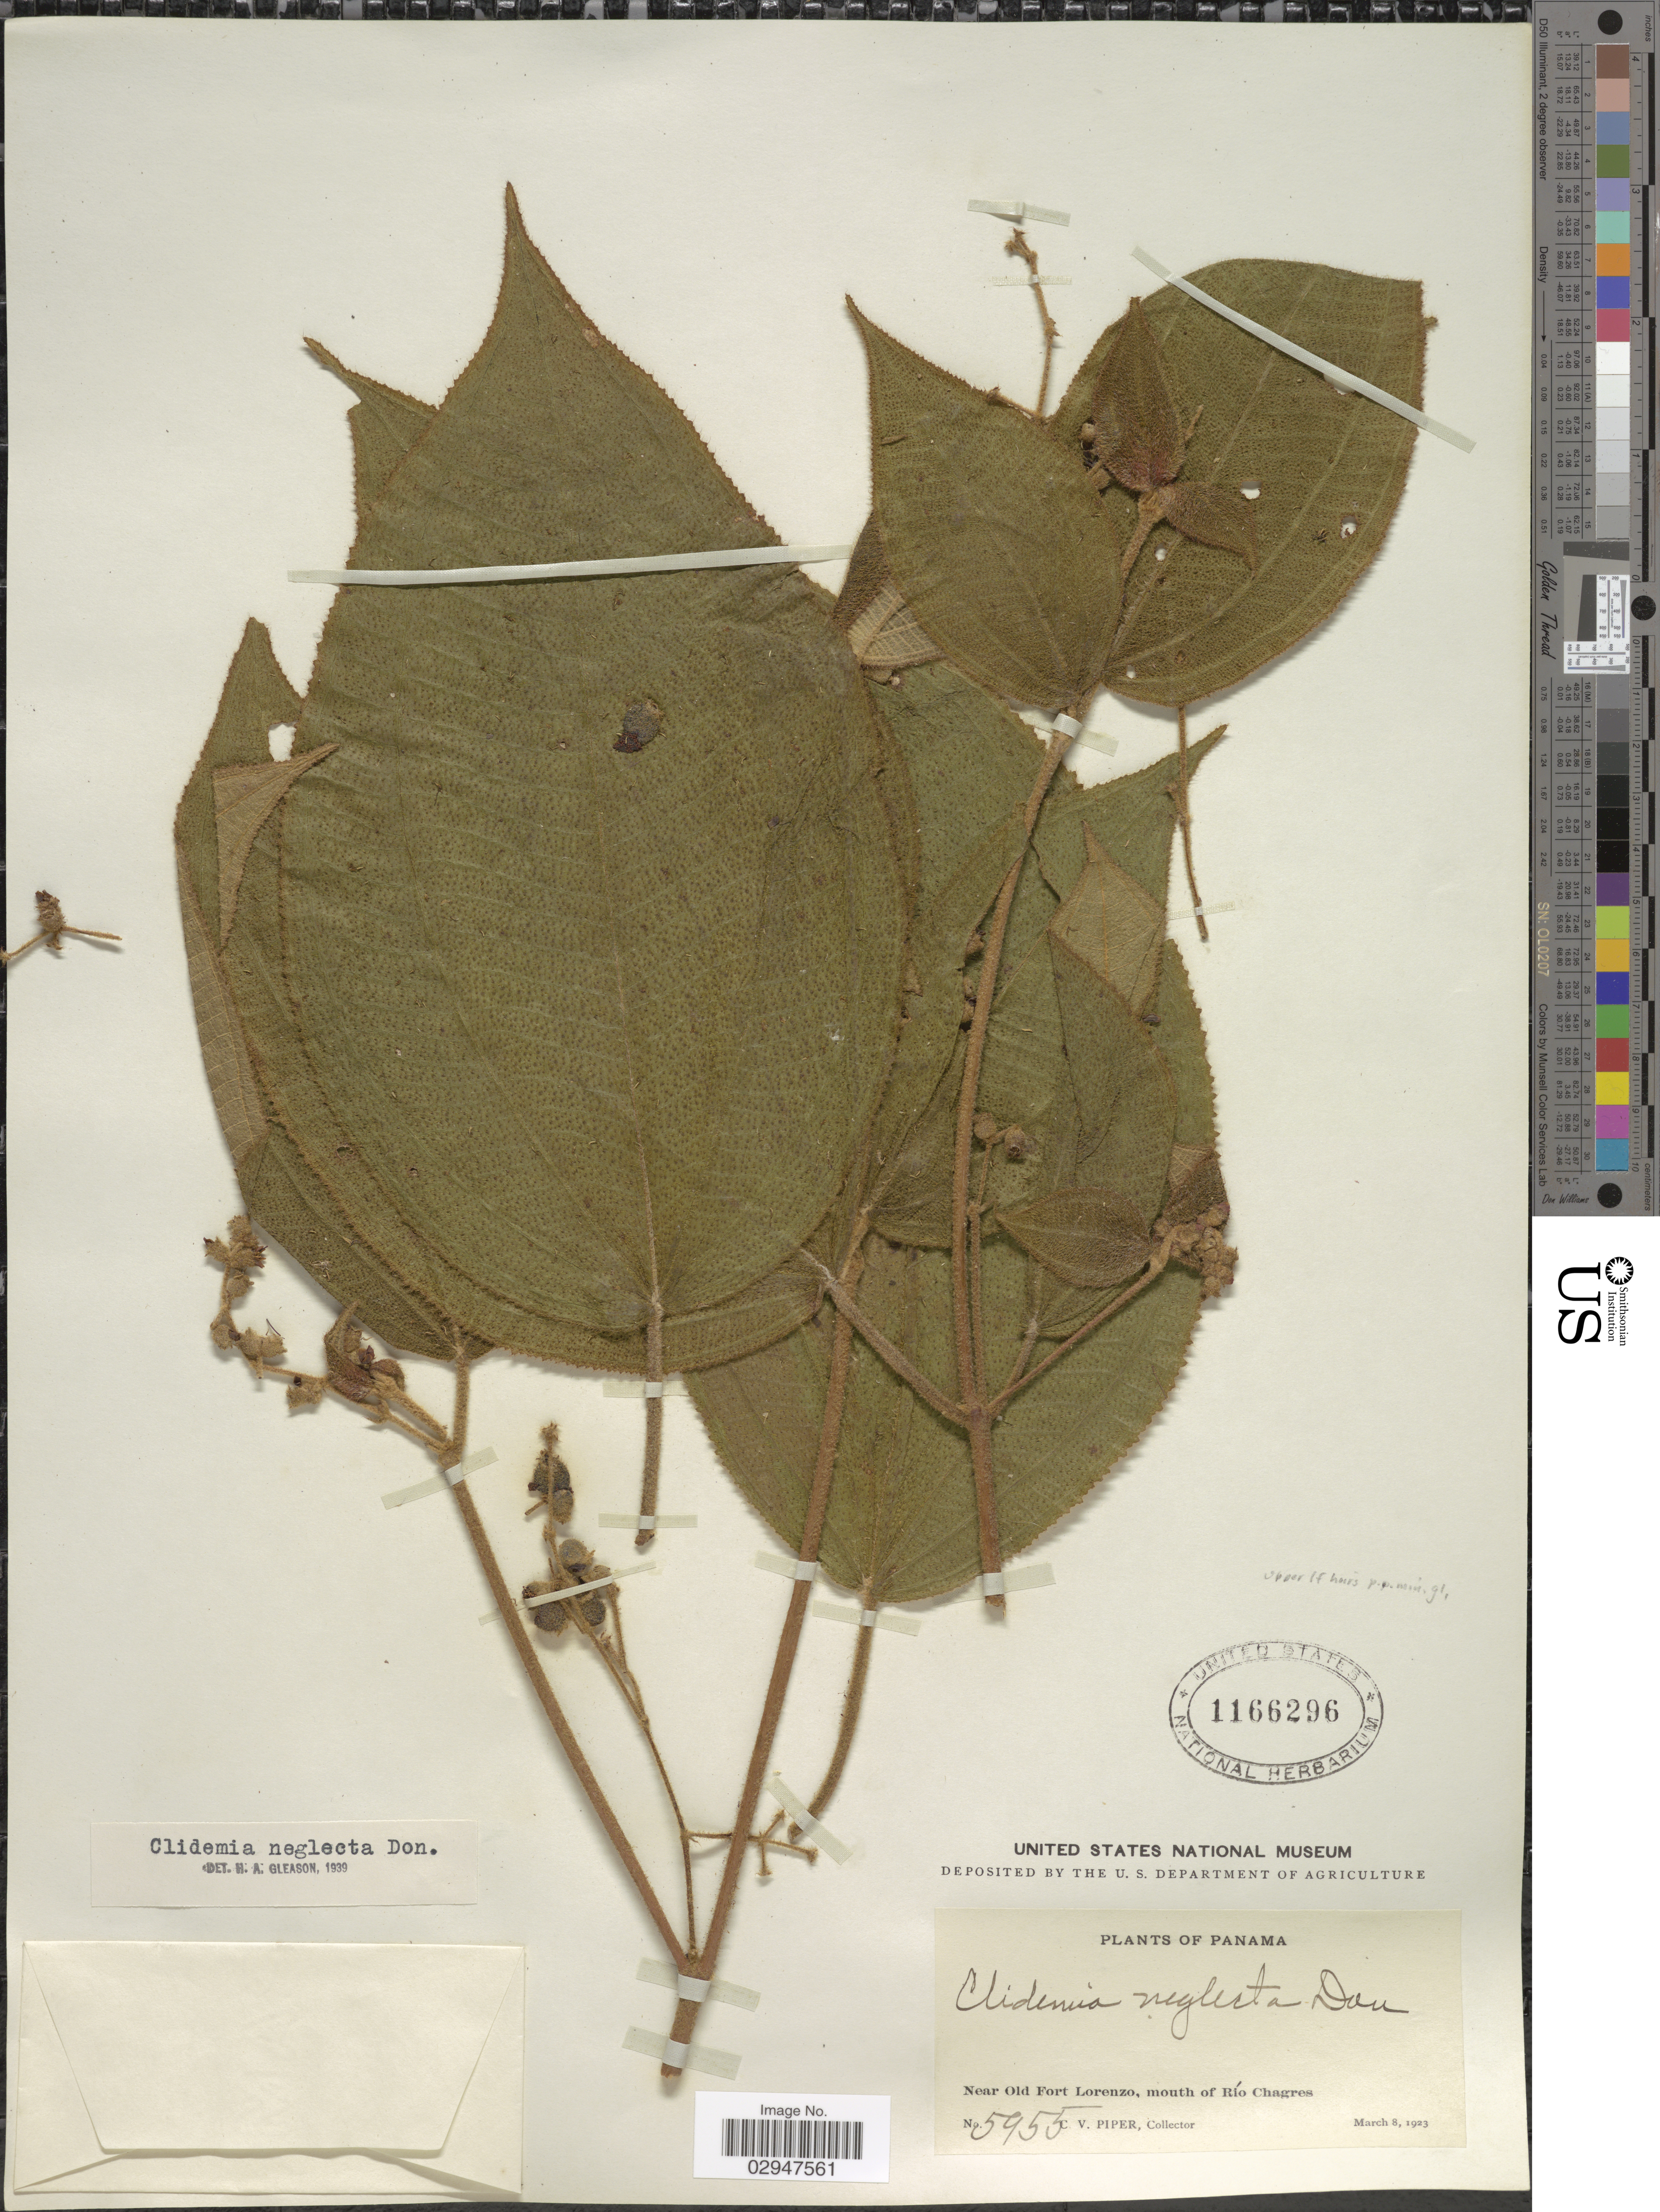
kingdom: Plantae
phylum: Tracheophyta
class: Magnoliopsida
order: Myrtales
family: Melastomataceae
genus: Clidemia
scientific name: Clidemia capitellata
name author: (Bonpl.) D. Don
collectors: C. V. Piper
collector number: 5955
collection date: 1923-03-08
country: Panama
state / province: Colón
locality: Near Old Fort Lorenzo, mouth of Río Chagres.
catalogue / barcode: US 1166296